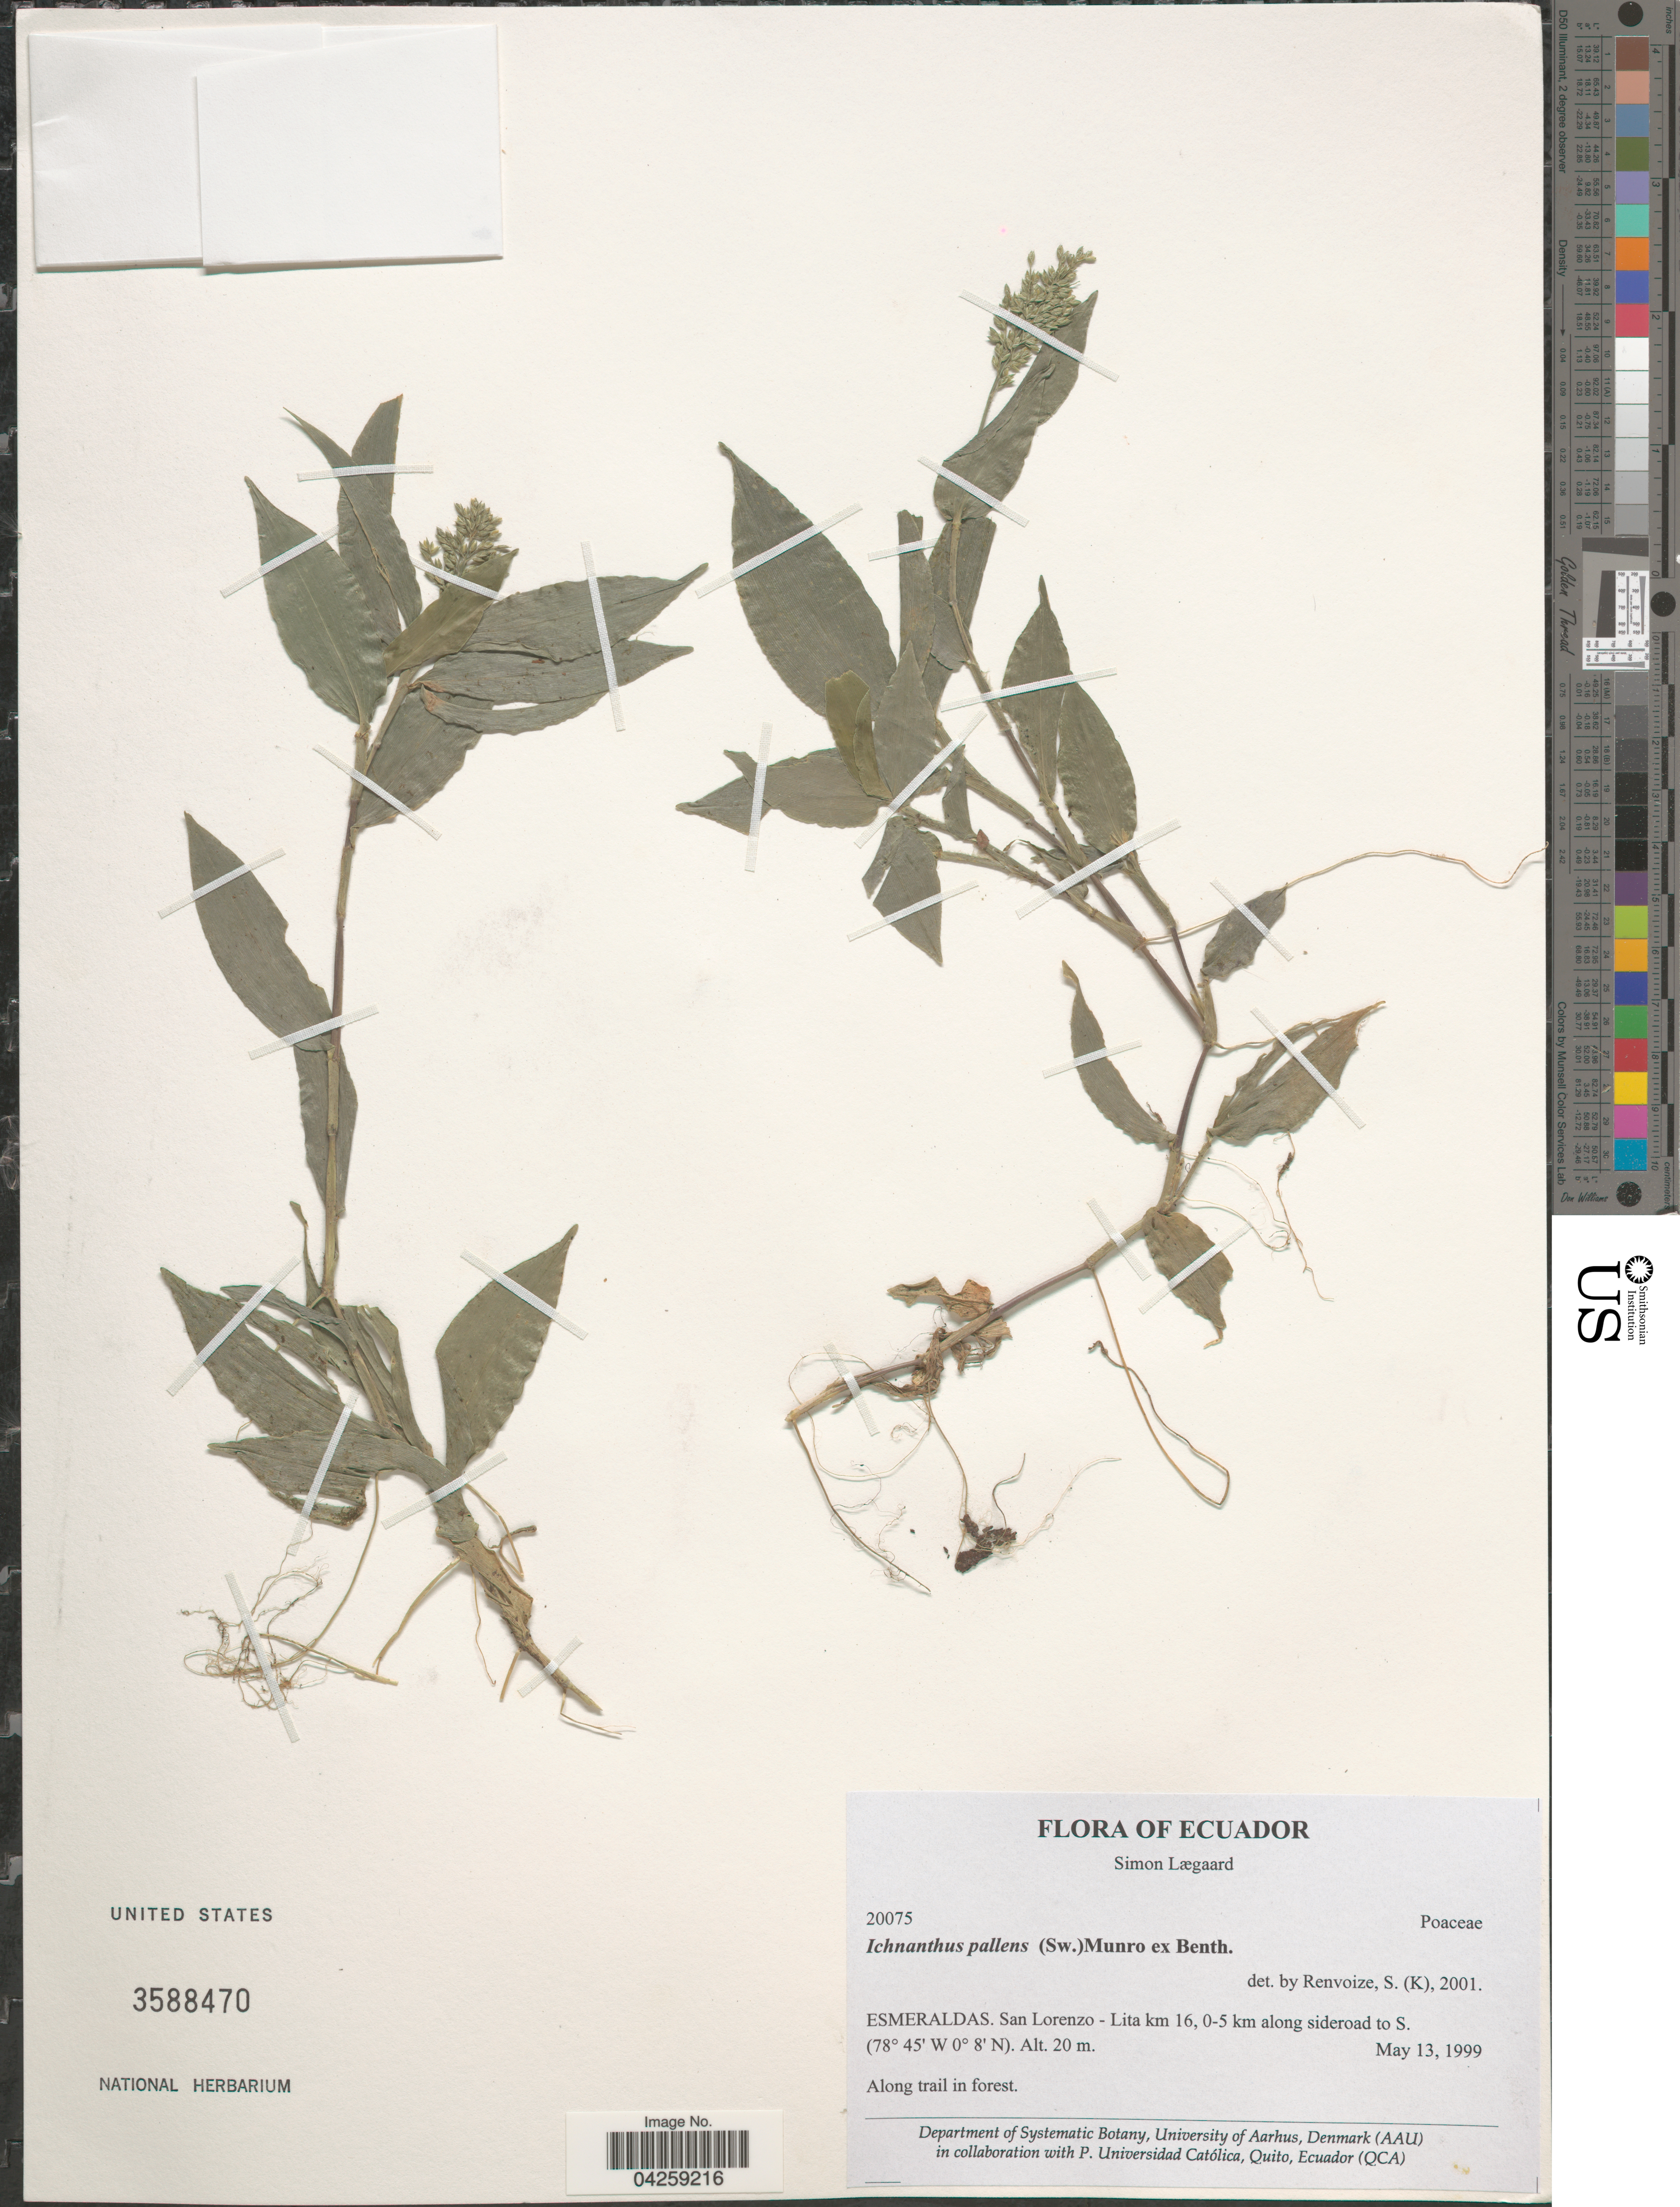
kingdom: Plantae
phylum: Tracheophyta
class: Liliopsida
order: Poales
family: Poaceae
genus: Ichnanthus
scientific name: Ichnanthus pallens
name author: (Sw.) Munro ex Benth.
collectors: S. Lægaard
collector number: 20075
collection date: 1999-05-13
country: Ecuador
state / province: Esmeraldas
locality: San Lorenzo-Lita km 16, 0-5 km along sideroad to S. Along trail in forest.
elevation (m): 20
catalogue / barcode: US 3588470